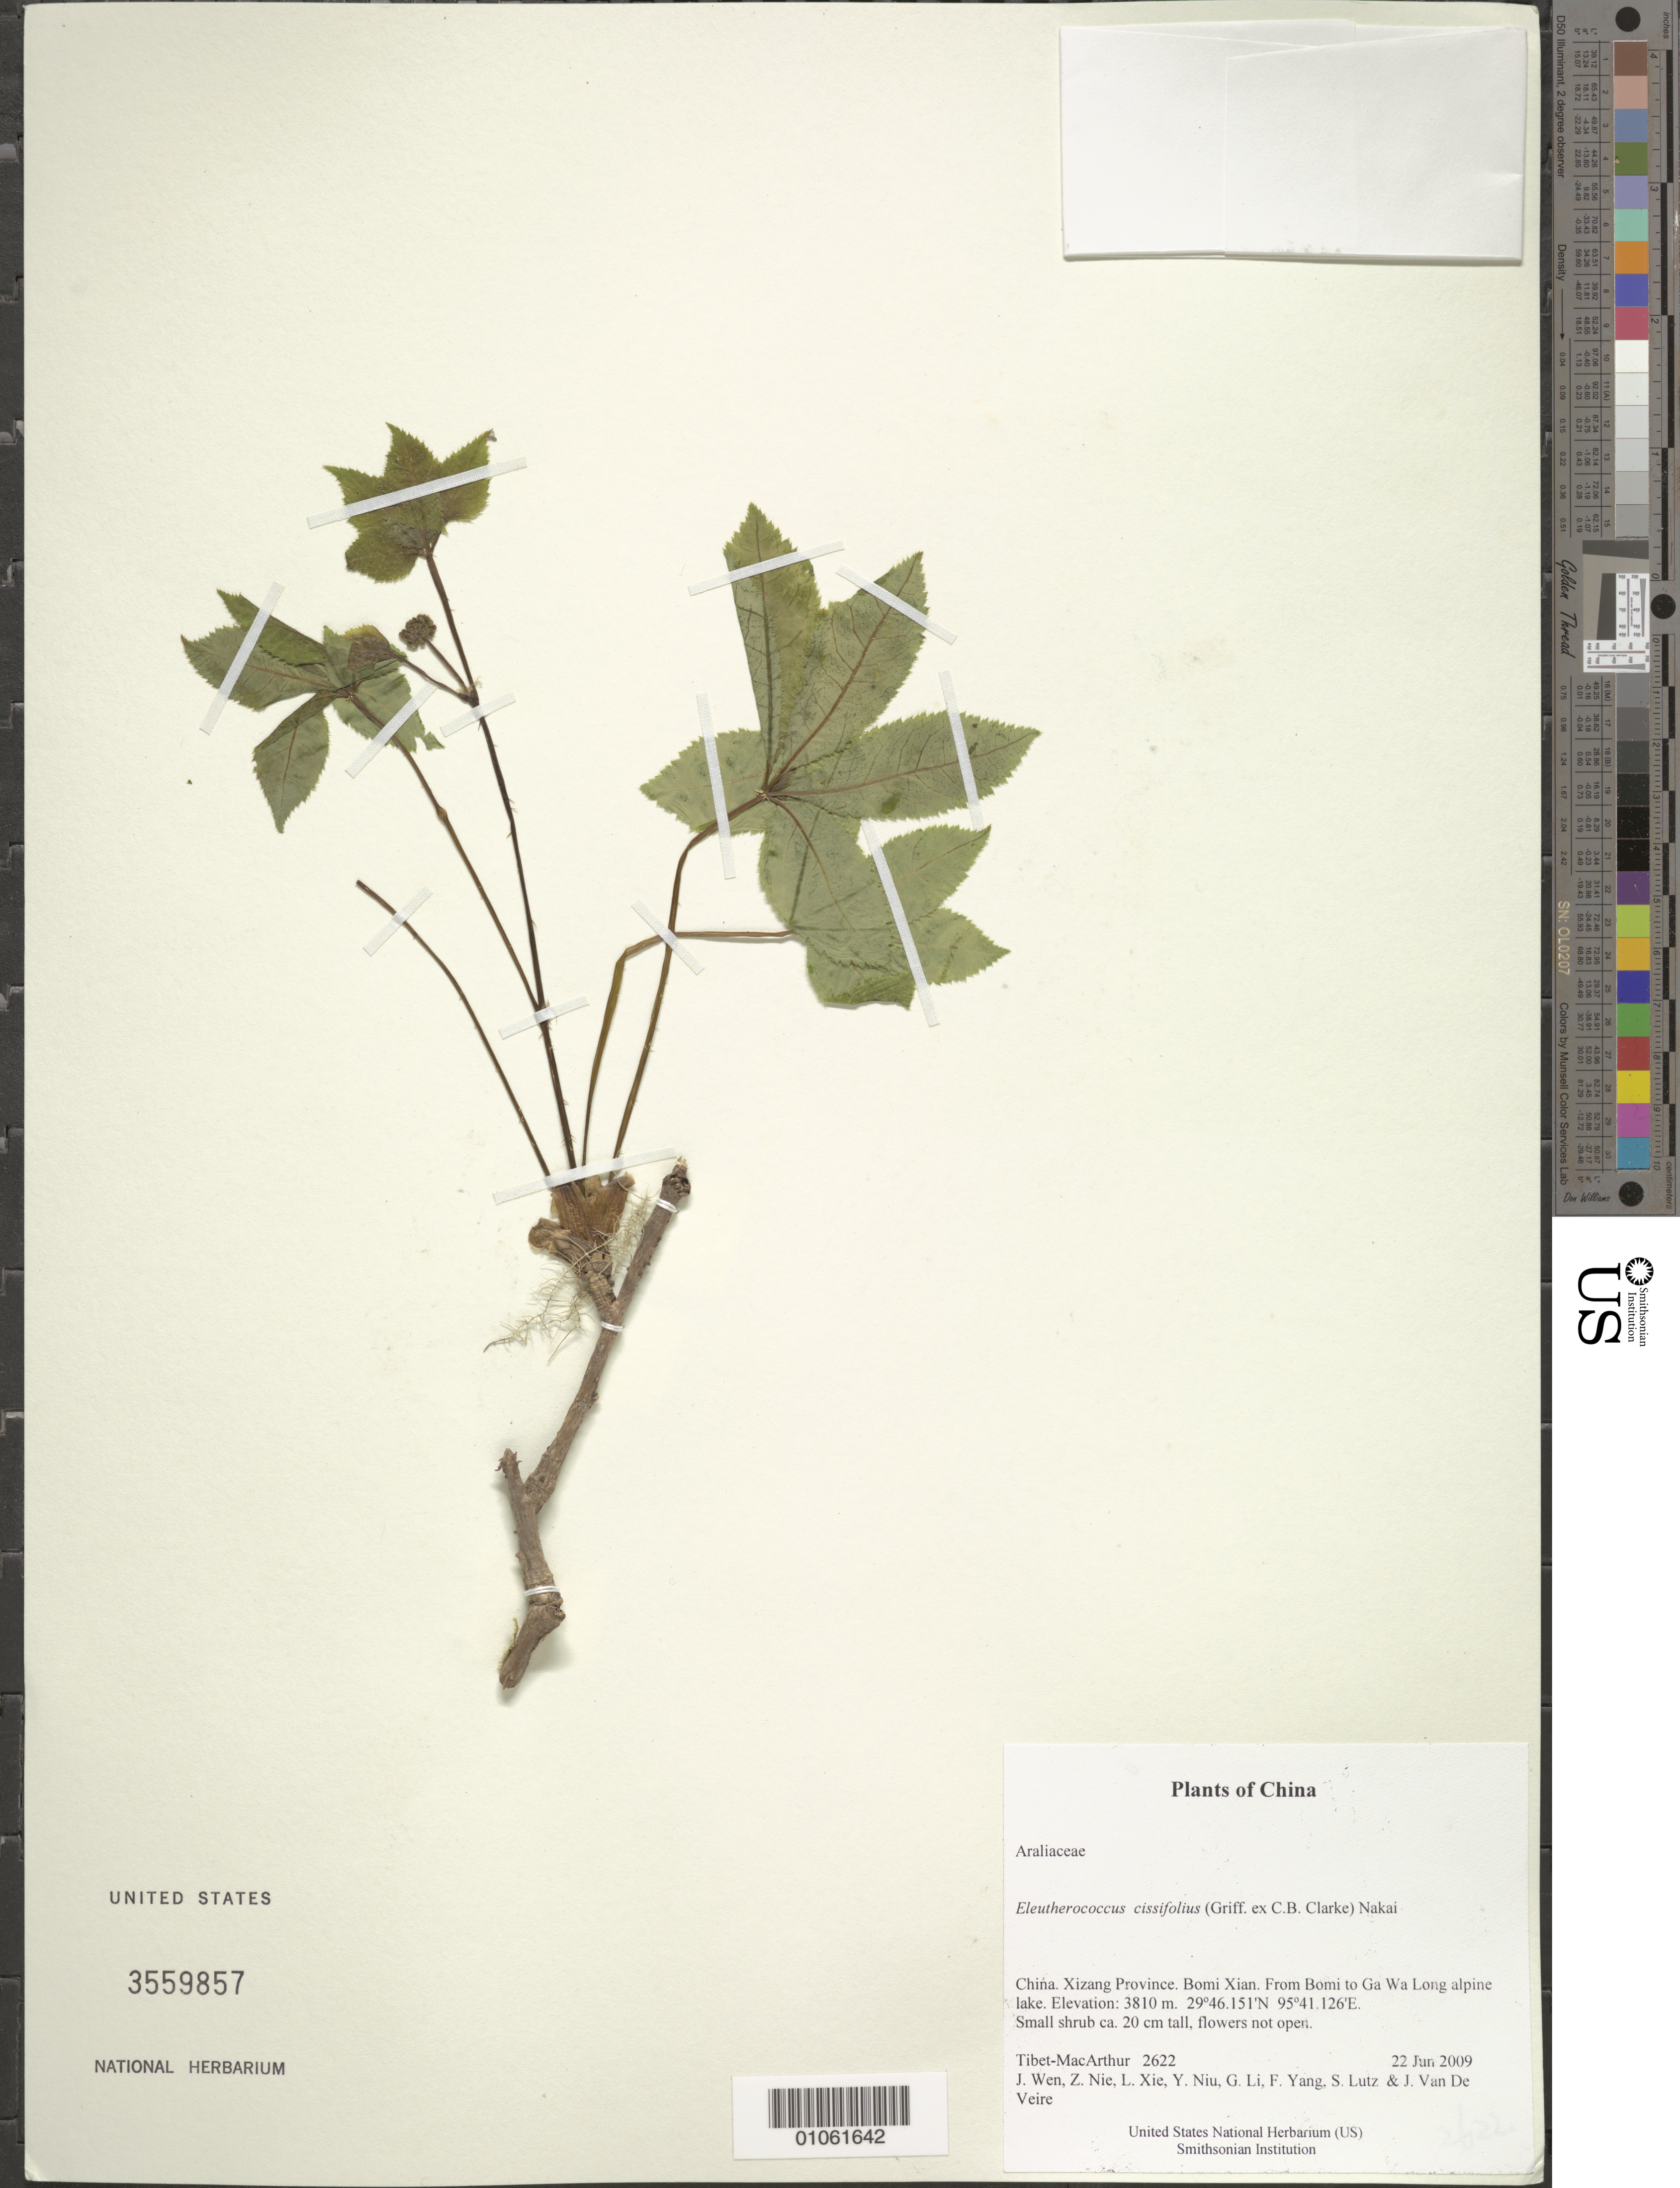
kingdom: Plantae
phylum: Tracheophyta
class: Magnoliopsida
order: Apiales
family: Araliaceae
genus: Eleutherococcus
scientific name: Eleutherococcus cissifolius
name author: (Griff. ex C.B. Clarke) Nakai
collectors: Tibet-MacArthur, J. Wen, Z. Nie, L. Xie, Y. Niu, G. Li, F. Yang, S. Lutz & J. Van De Veire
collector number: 2622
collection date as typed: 22 Jun 2009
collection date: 2009-06-22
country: China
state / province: Xizang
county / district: Bomi Xian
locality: From Bomi to Ga Wa Long alpine lake.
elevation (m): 3810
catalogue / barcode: US 3559857